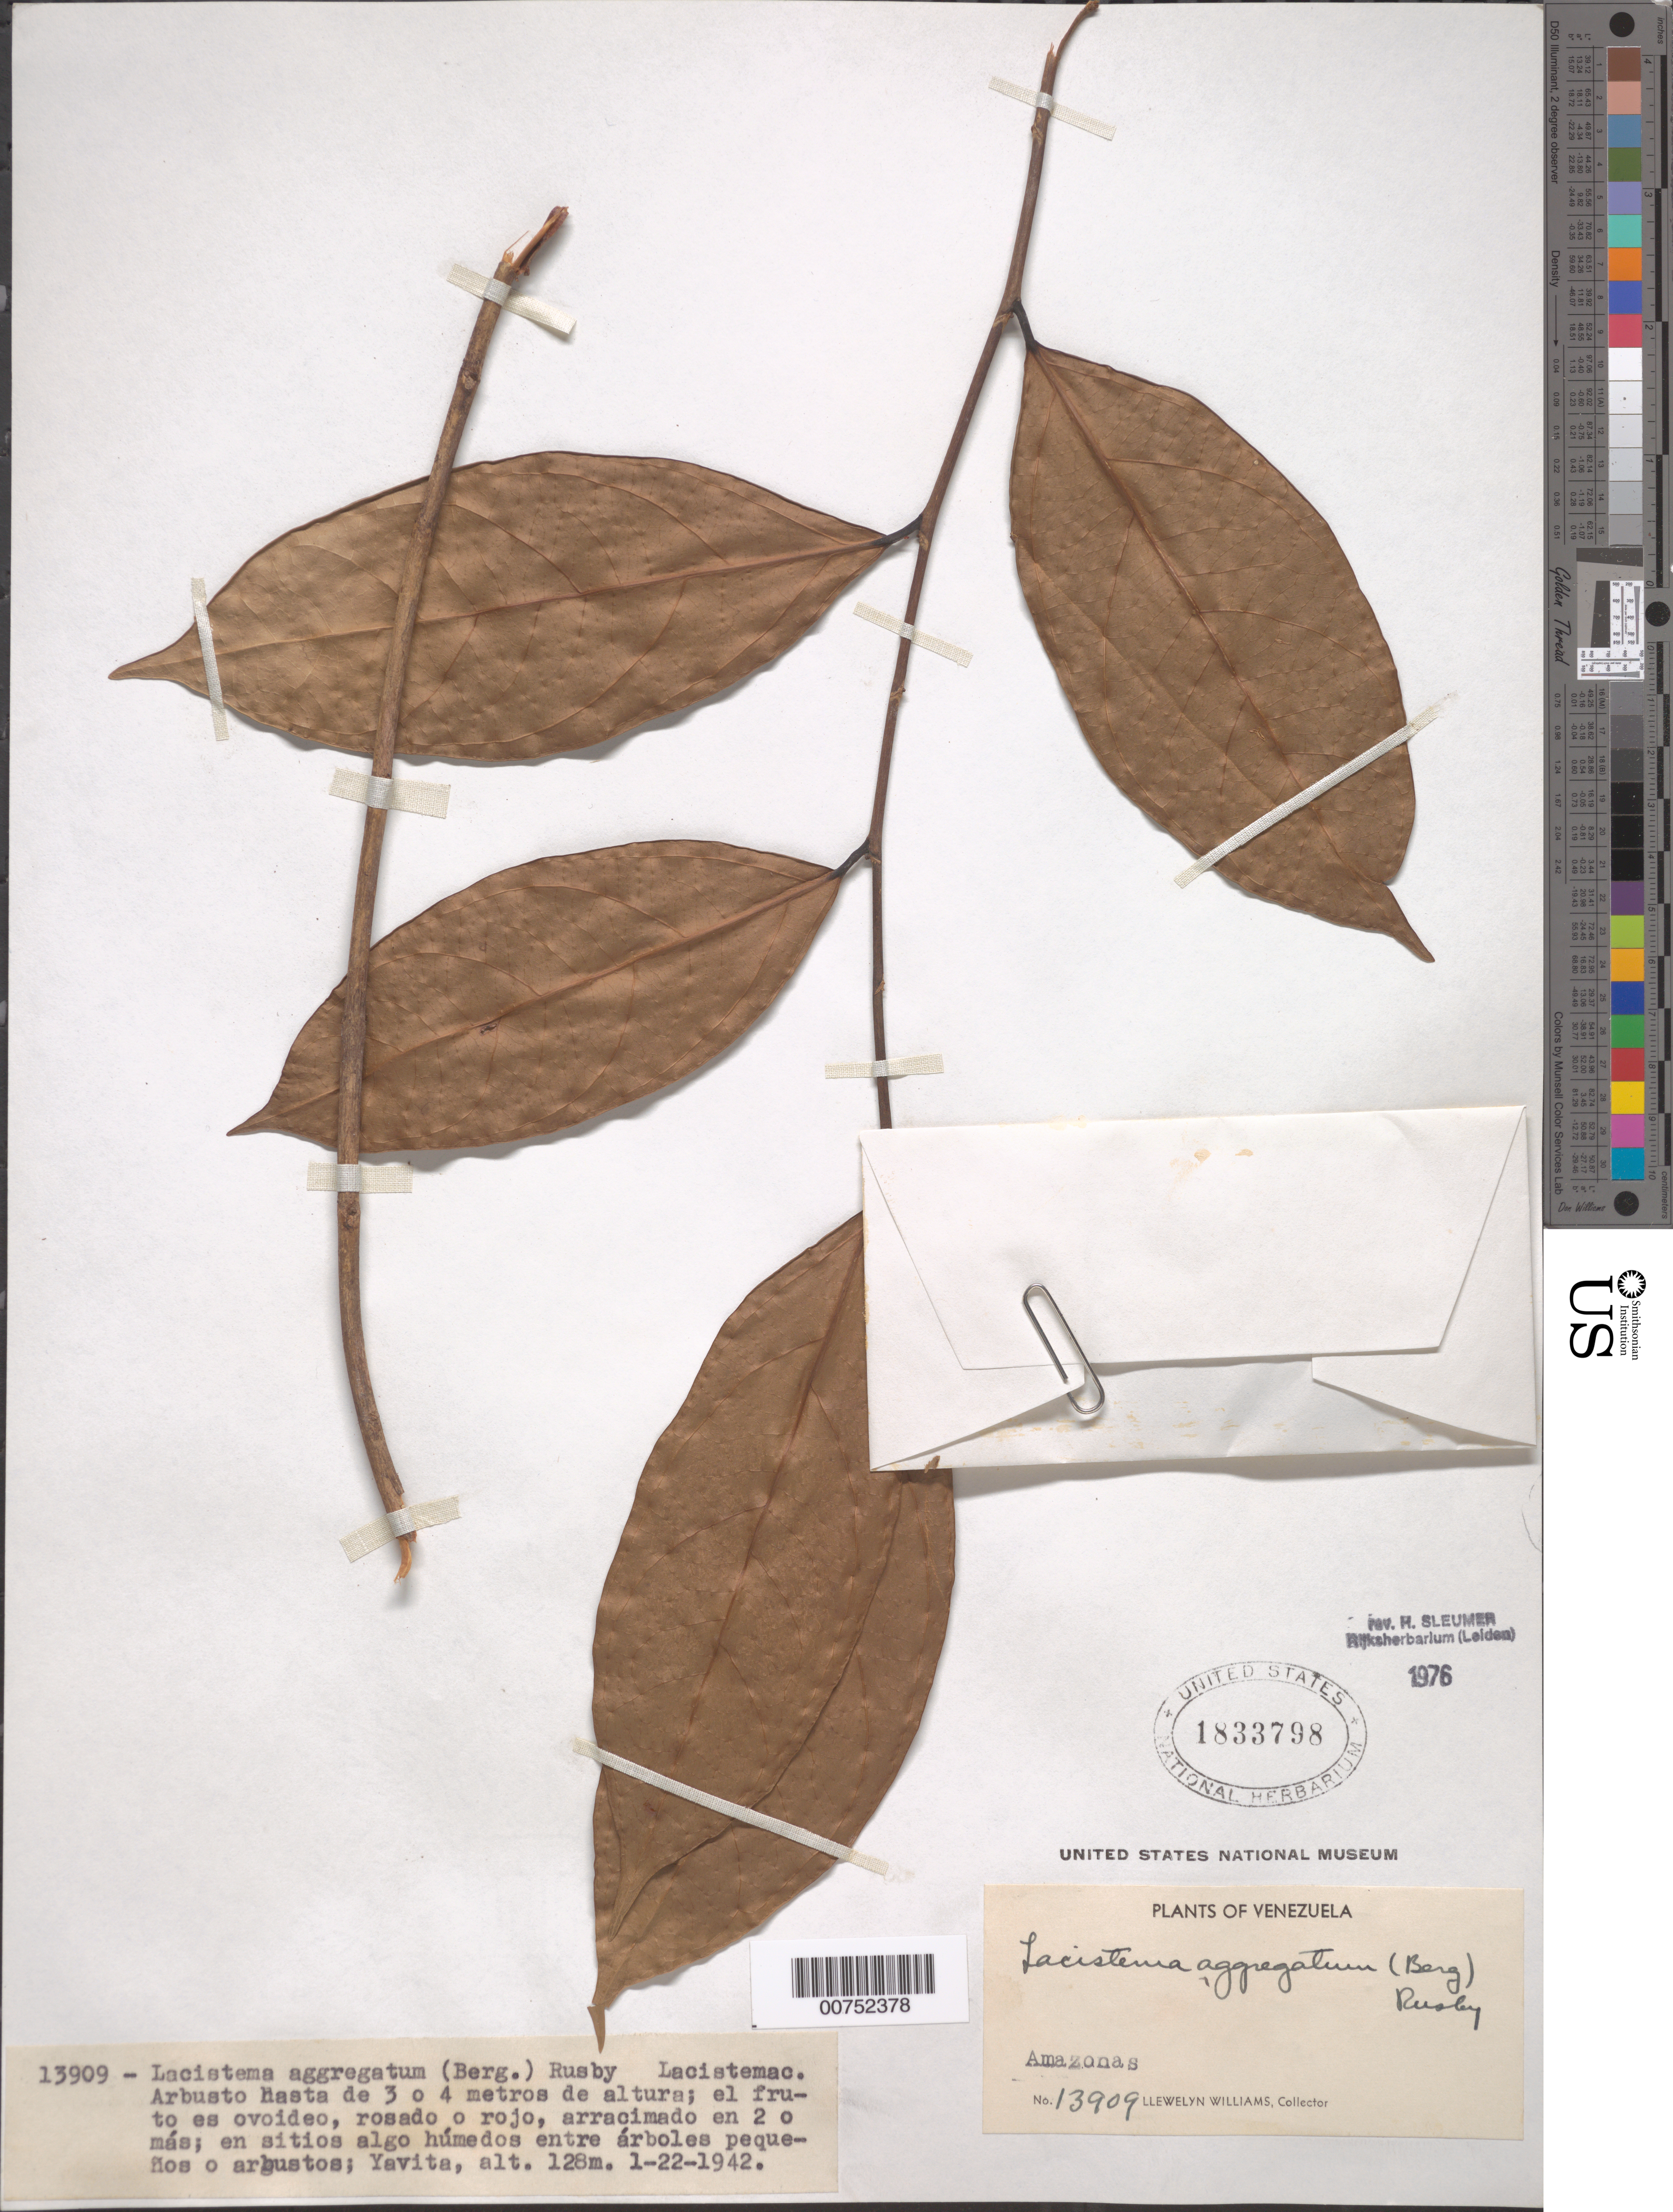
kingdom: Plantae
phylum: Tracheophyta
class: Magnoliopsida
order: Malpighiales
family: Lacistemataceae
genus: Lacistema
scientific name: Lacistema aggregatum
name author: (P.J. Bergius) Rusby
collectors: Ll. Williams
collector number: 13909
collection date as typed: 22-Jan-42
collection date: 1942-01-22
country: Venezuela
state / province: Amazonas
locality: Yavita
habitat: Sitios algo humedos entre arboles pequenos o arbustos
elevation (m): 128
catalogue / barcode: US 1833798